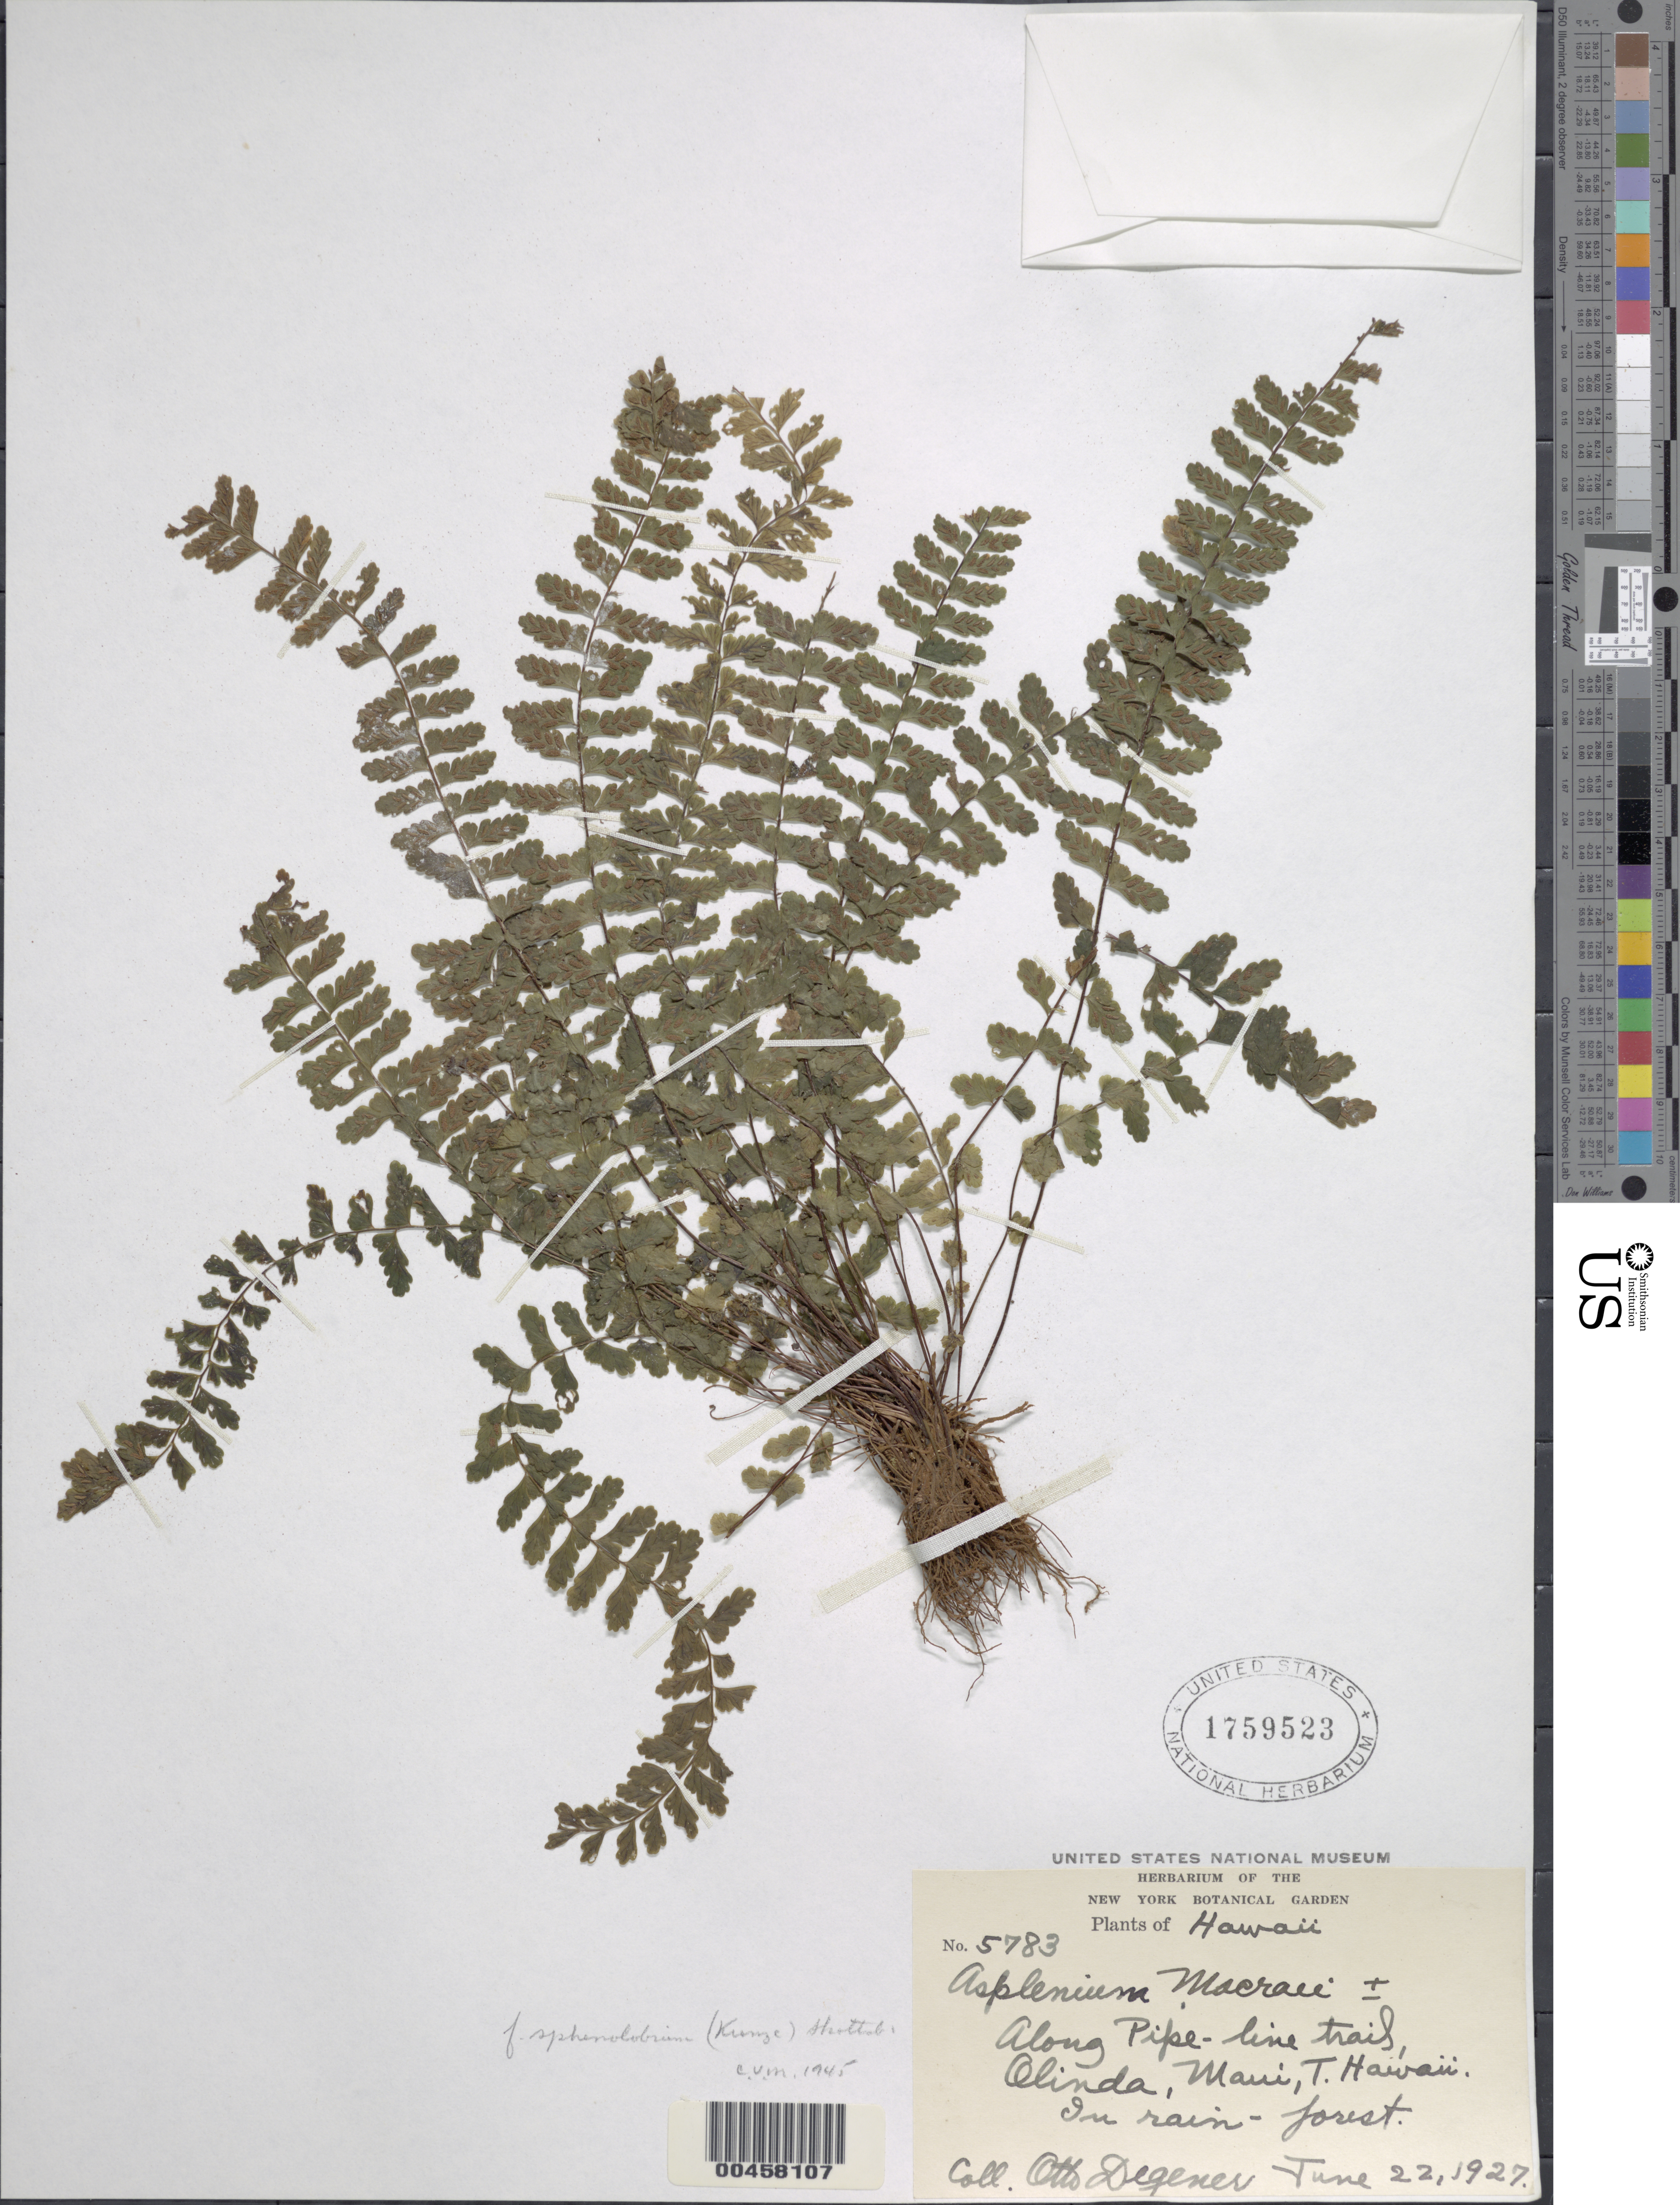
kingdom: Plantae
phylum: Tracheophyta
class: Polypodiopsida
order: Polypodiales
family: Aspleniaceae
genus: Asplenium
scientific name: Asplenium macraei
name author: Hook. & Grev.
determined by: Wagner, W. L., (BOT), Smithsonian Institution - National Museum of Natural History (UNITED STATES)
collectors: O. Degener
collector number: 5783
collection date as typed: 22 Jun 1927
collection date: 1927-06-22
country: United States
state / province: Hawaii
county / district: Maui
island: Maui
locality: Along Pipe-line trail, Olinda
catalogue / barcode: US 1759523